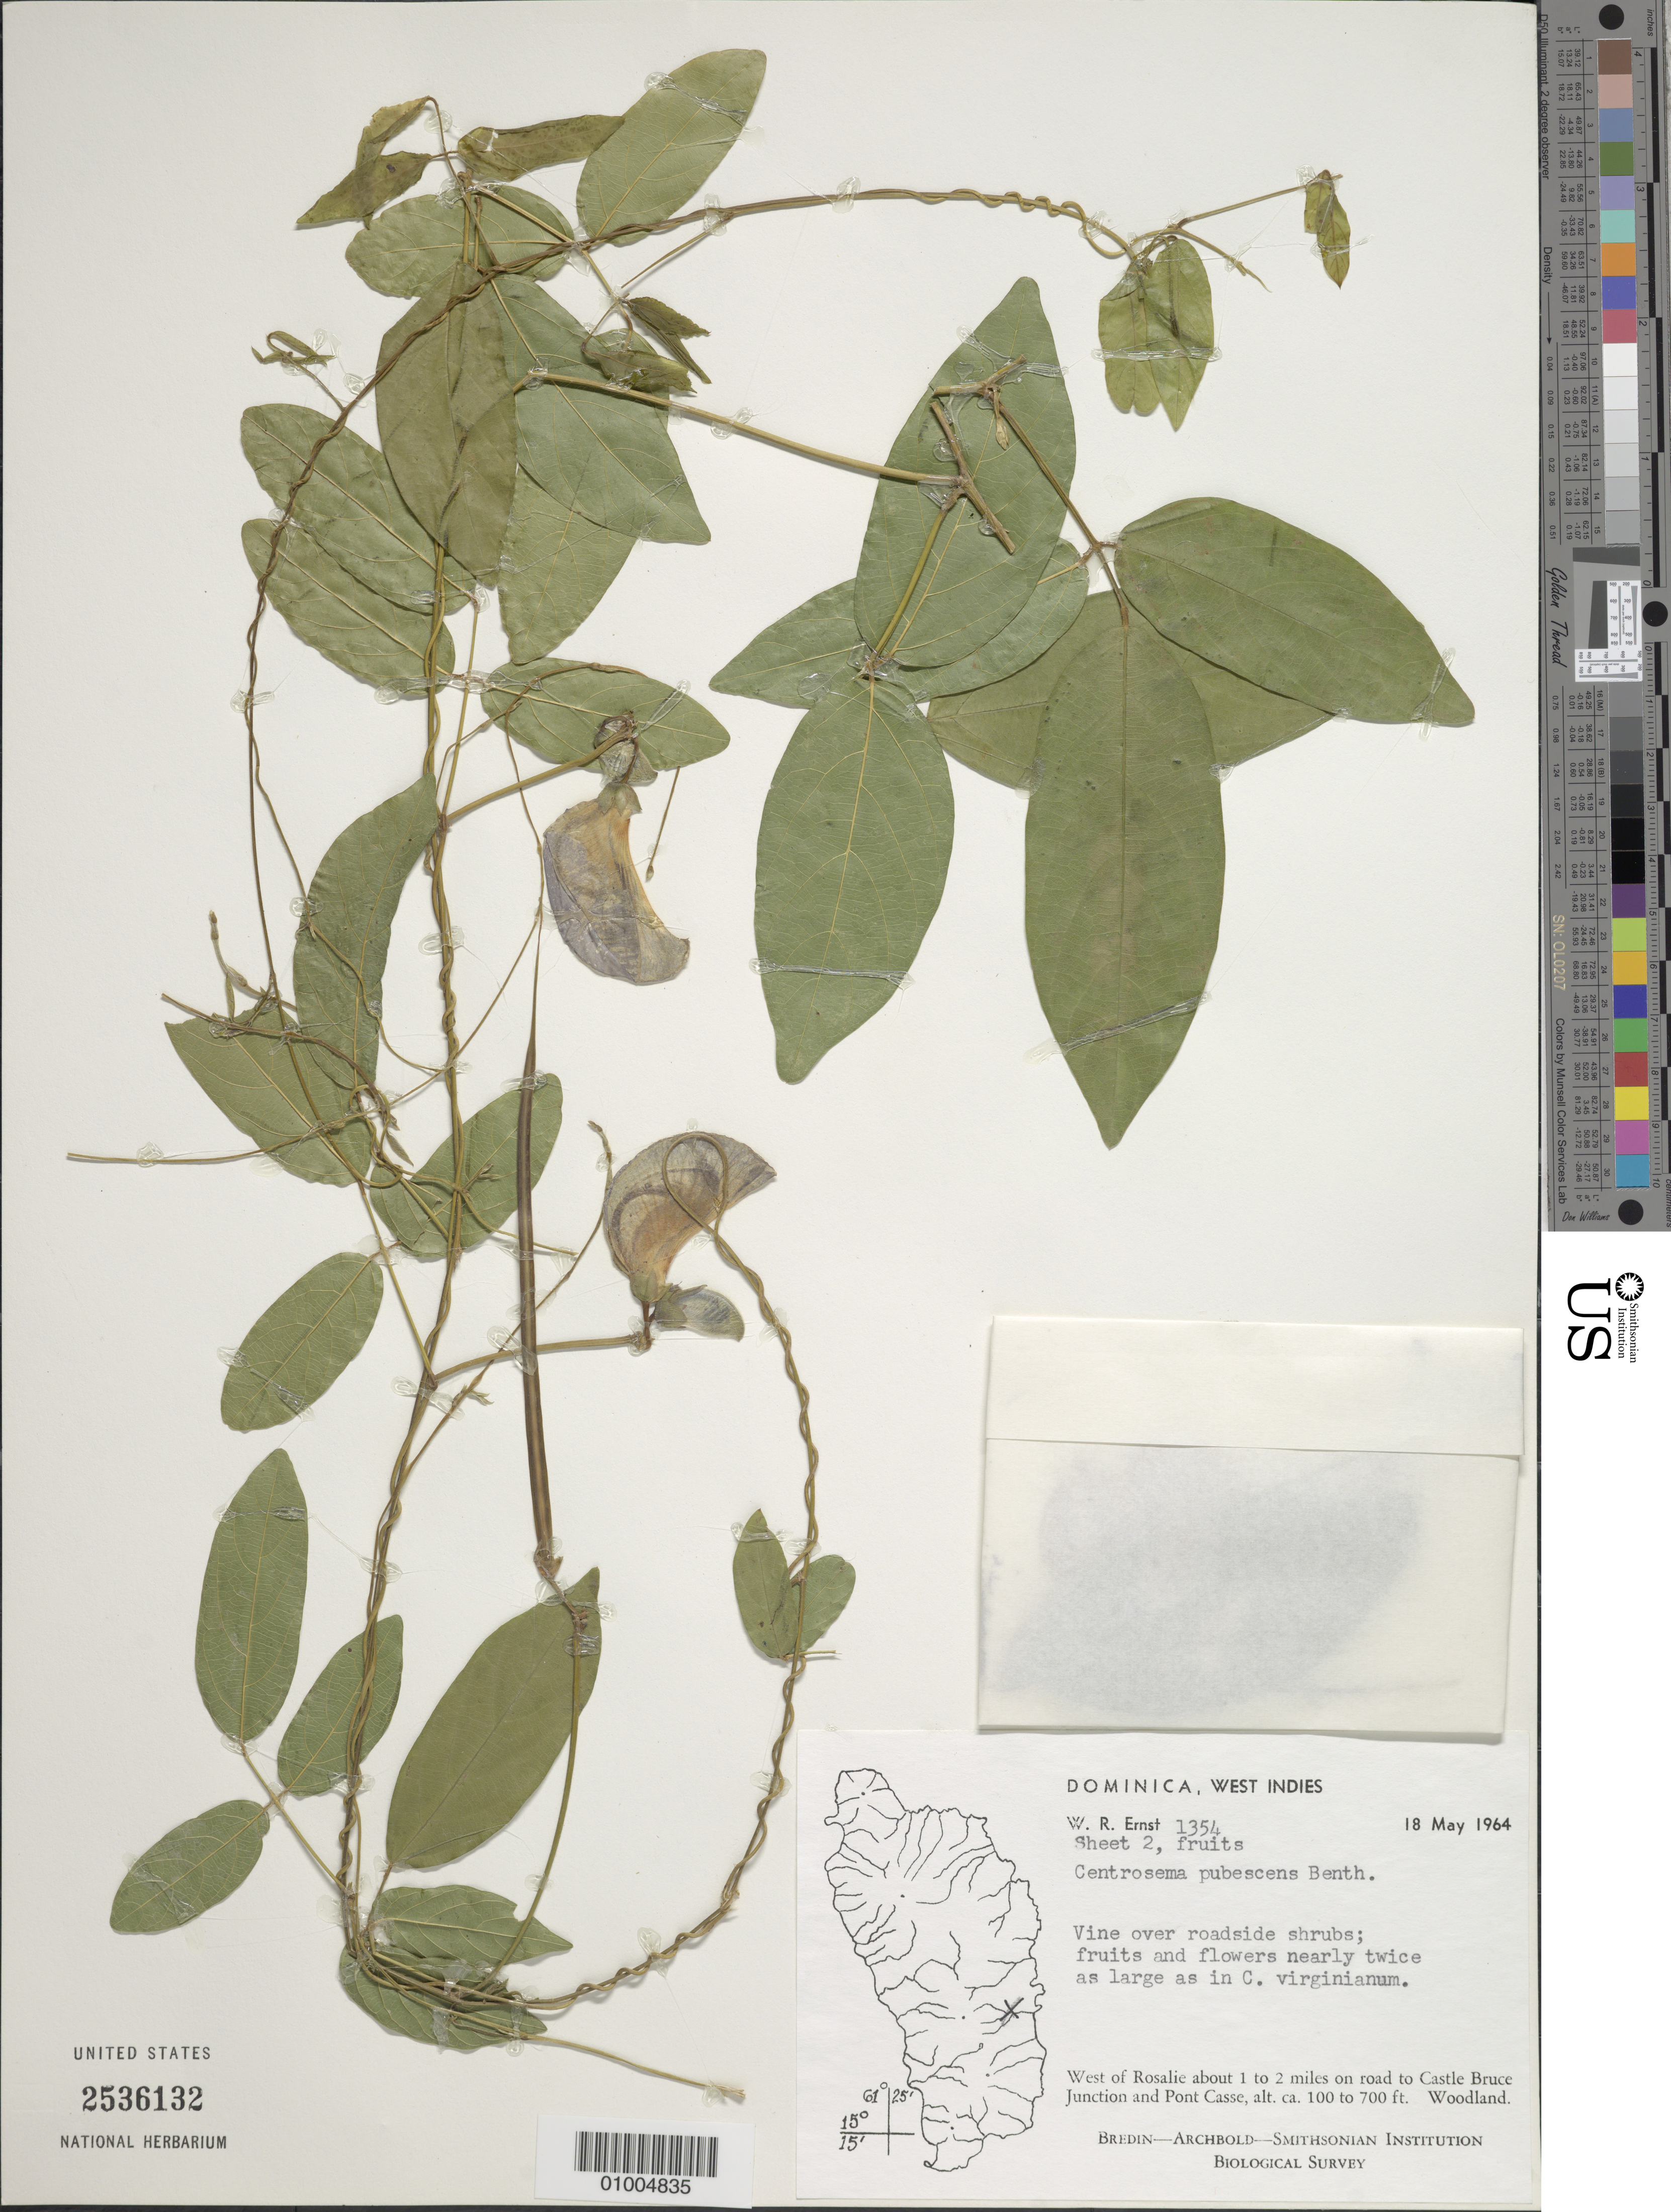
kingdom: Plantae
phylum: Tracheophyta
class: Magnoliopsida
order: Fabales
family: Fabaceae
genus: Centrosema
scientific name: Centrosema pubescens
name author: Benth.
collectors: W. R. Ernst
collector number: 1354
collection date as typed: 18 May 1964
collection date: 1964-05-18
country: Dominica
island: Dominica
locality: W of Rosalie about 1 to 2 miles on road to Castle Bruce Junction and Pont Casse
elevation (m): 30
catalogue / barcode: US 2536132